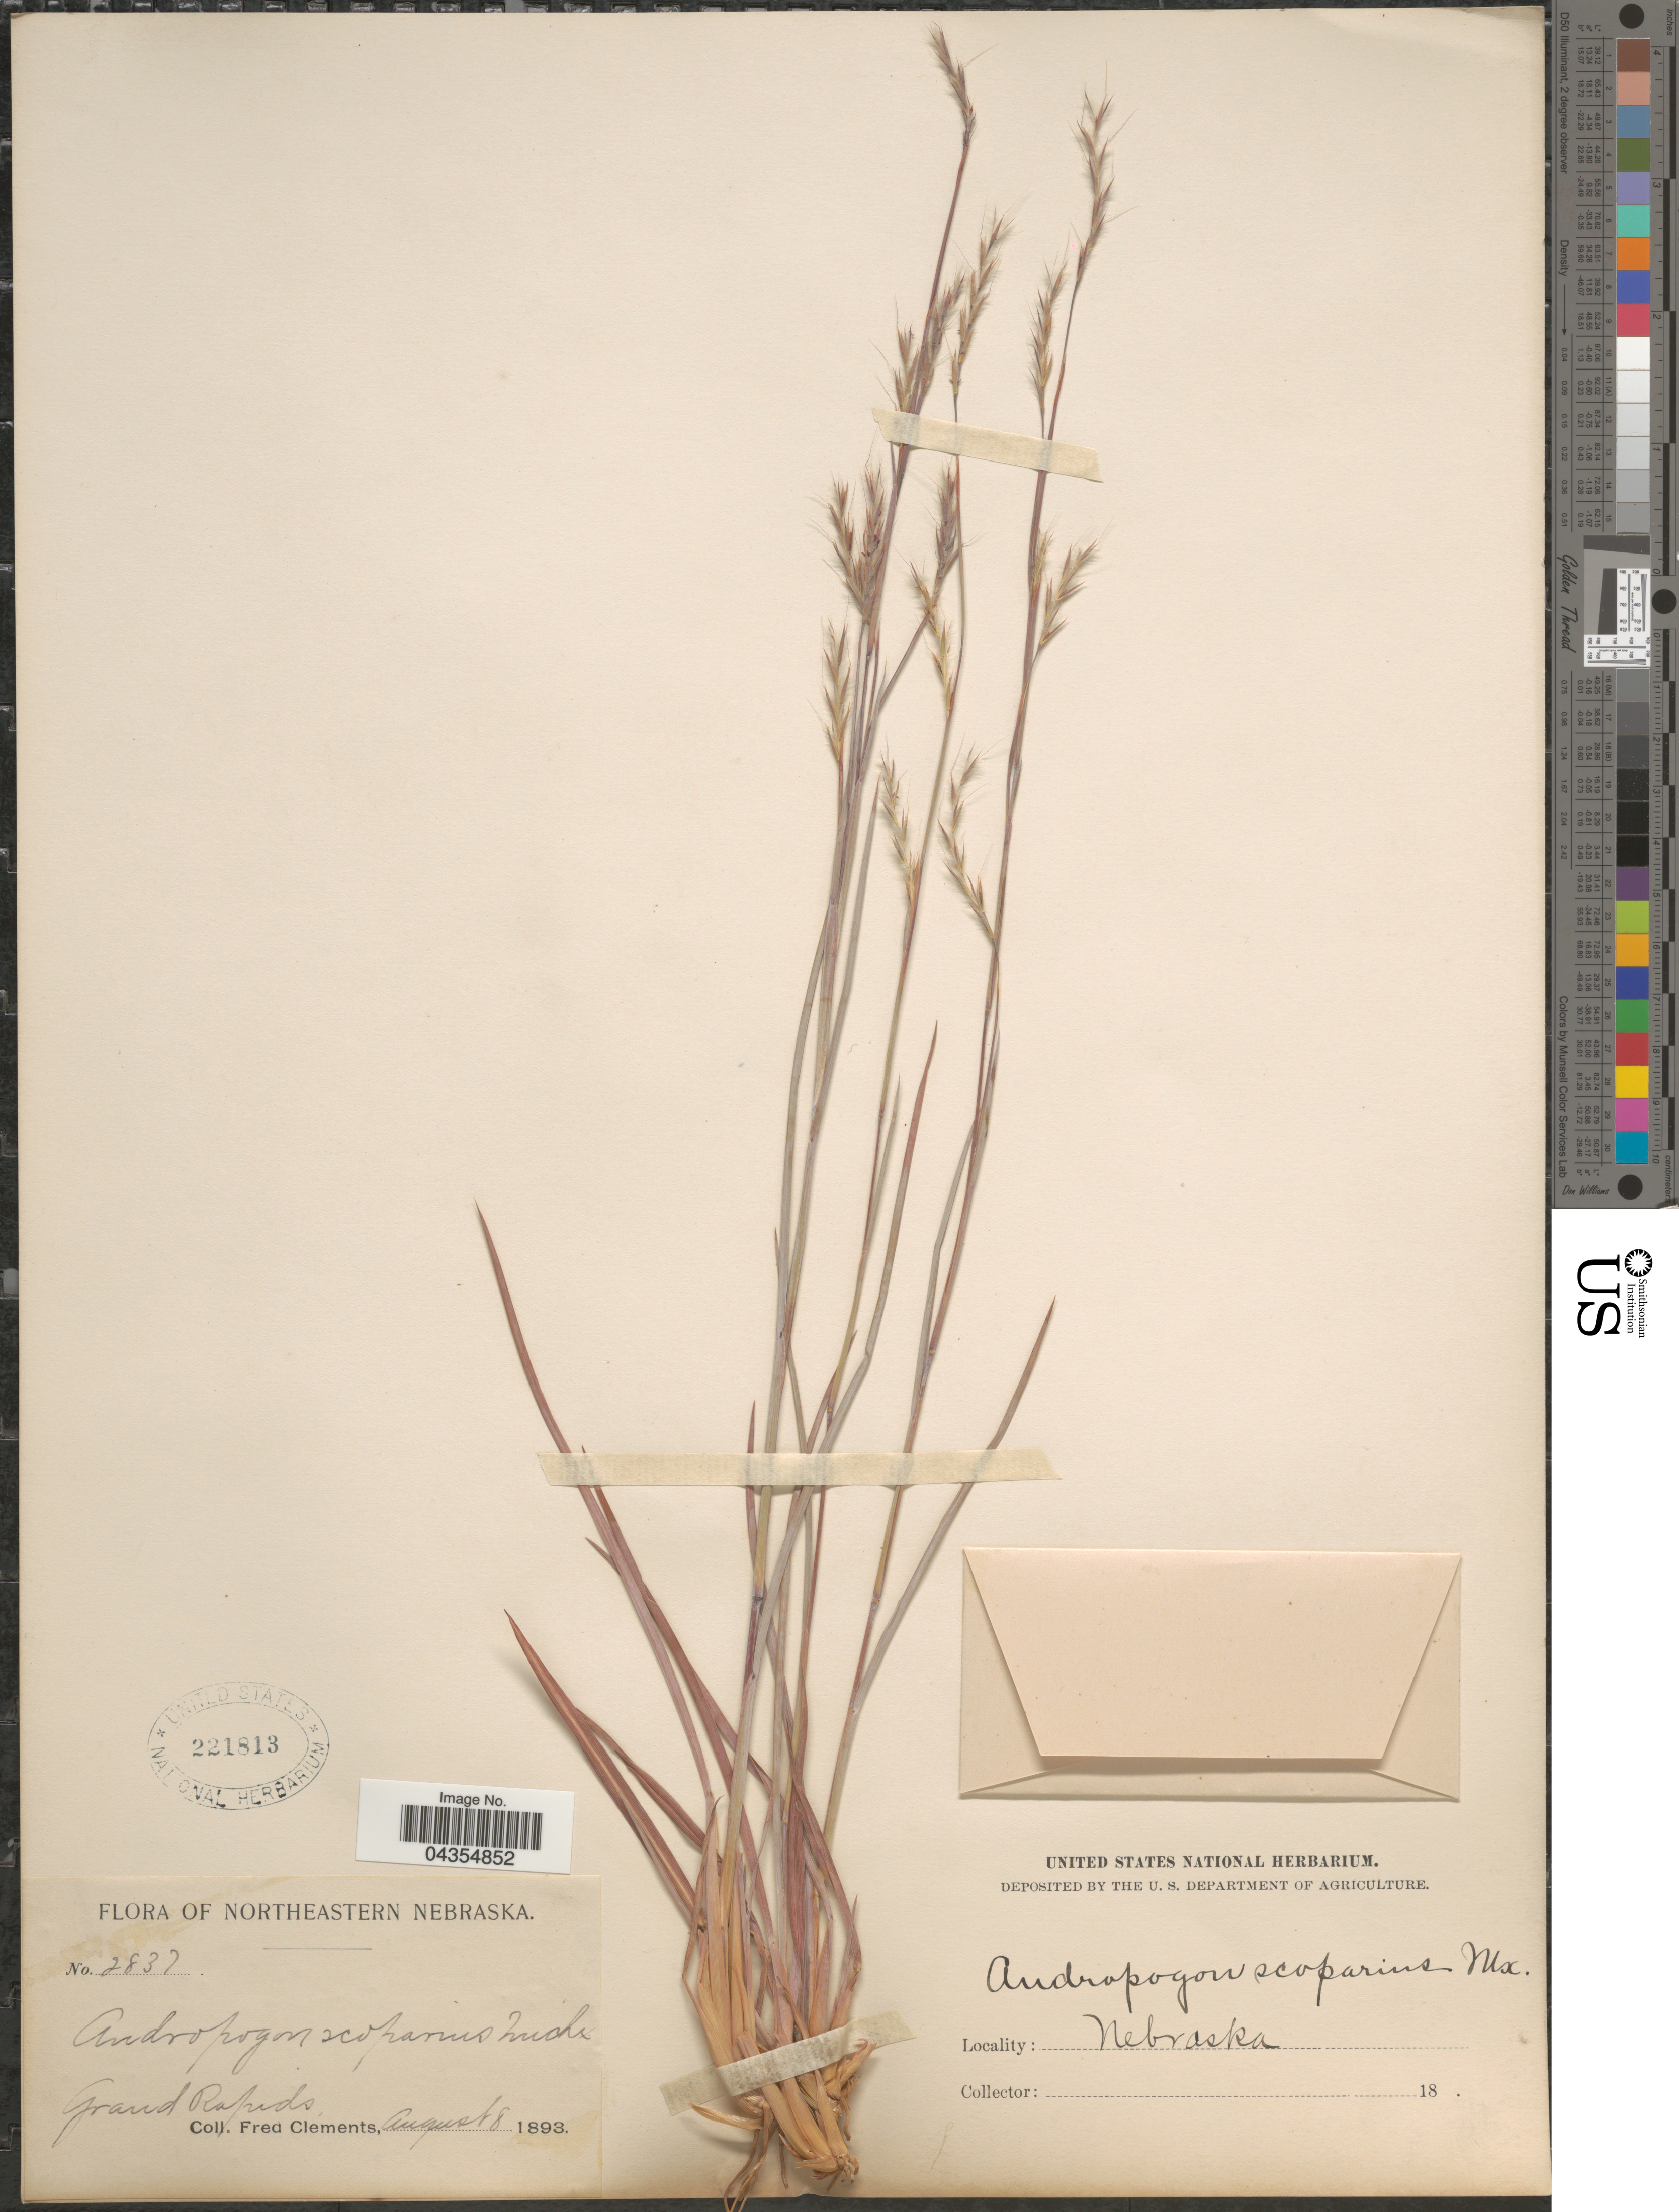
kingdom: Plantae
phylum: Tracheophyta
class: Liliopsida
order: Poales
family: Poaceae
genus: Schizachyrium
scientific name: Schizachyrium sanguineum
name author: (Retz.) Alston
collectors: F. Clements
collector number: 2837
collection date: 1893-08-08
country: United States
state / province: Nebraska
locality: Northeastern Nebraska. Grand Rapids.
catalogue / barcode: US 221813